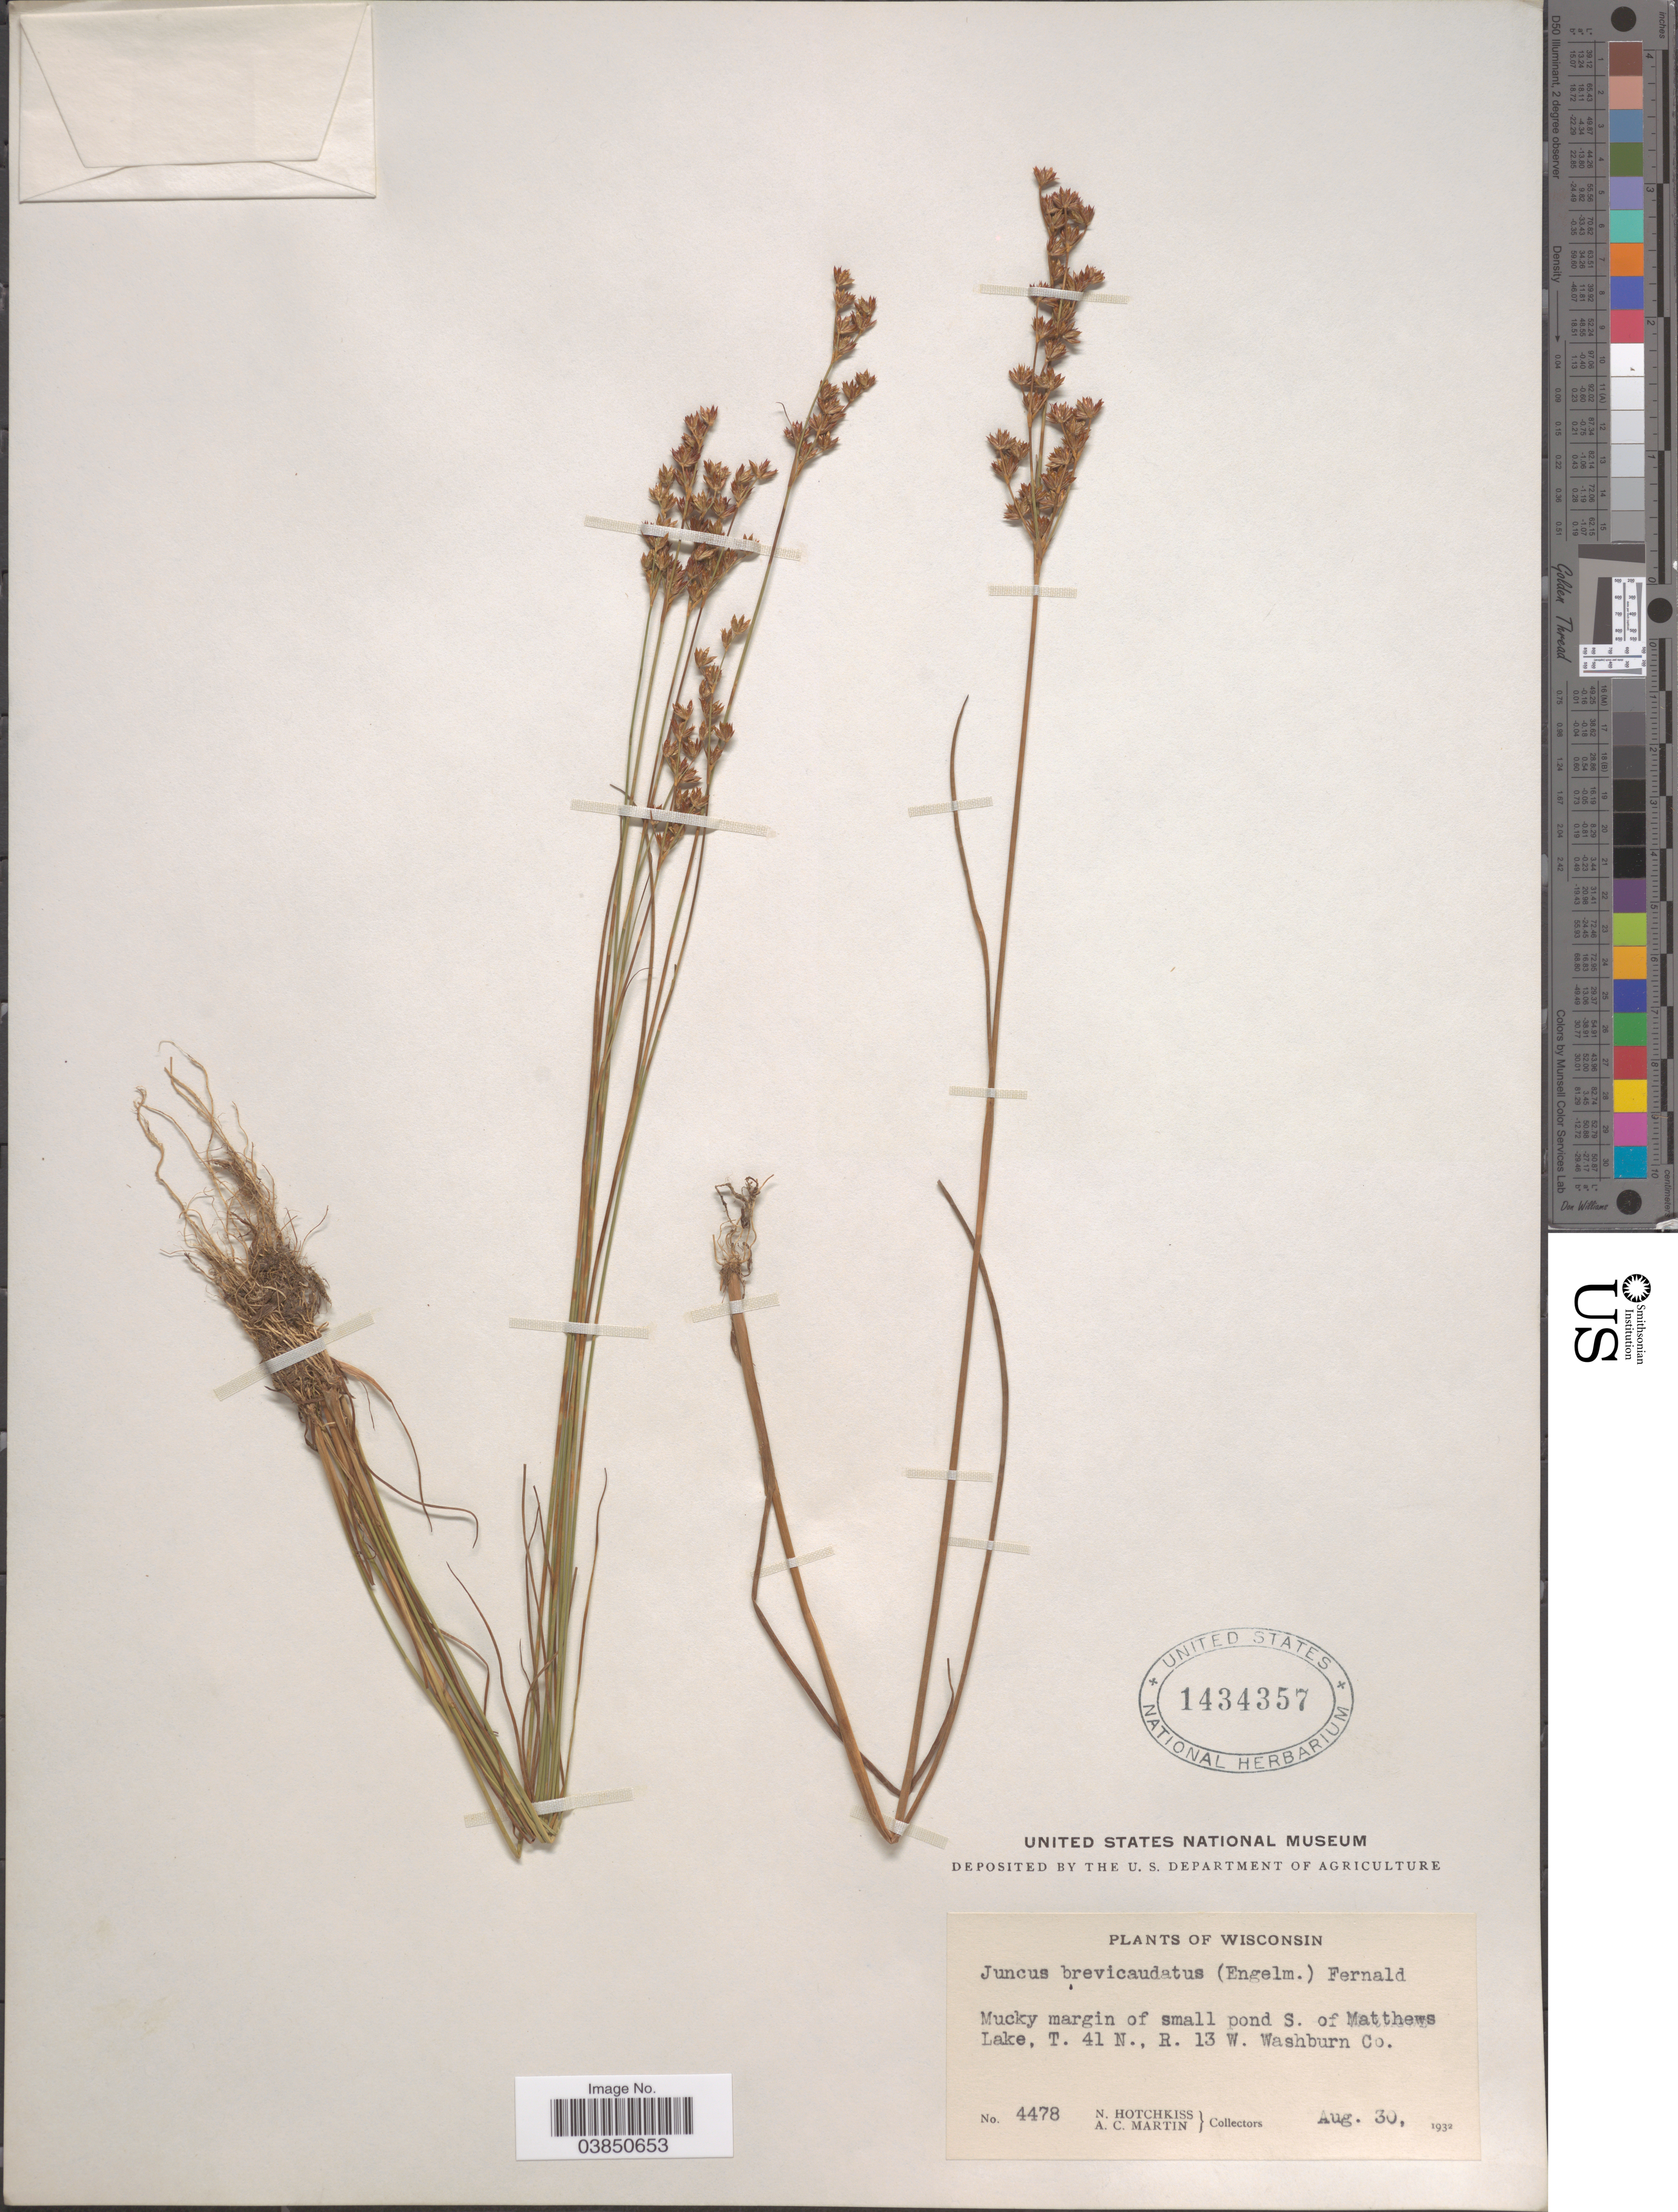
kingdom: Plantae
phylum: Tracheophyta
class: Liliopsida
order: Poales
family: Juncaceae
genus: Juncus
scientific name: Juncus brevicaudatus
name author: (Engelm.) Fernald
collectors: N. Hotchkiss & A. C. Martin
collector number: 4478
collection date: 1932-08-30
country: United States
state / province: Wisconsin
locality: S. of Matthews Lake, T. 41 N., R. 13 W. Washburn Co.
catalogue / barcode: US 1434357